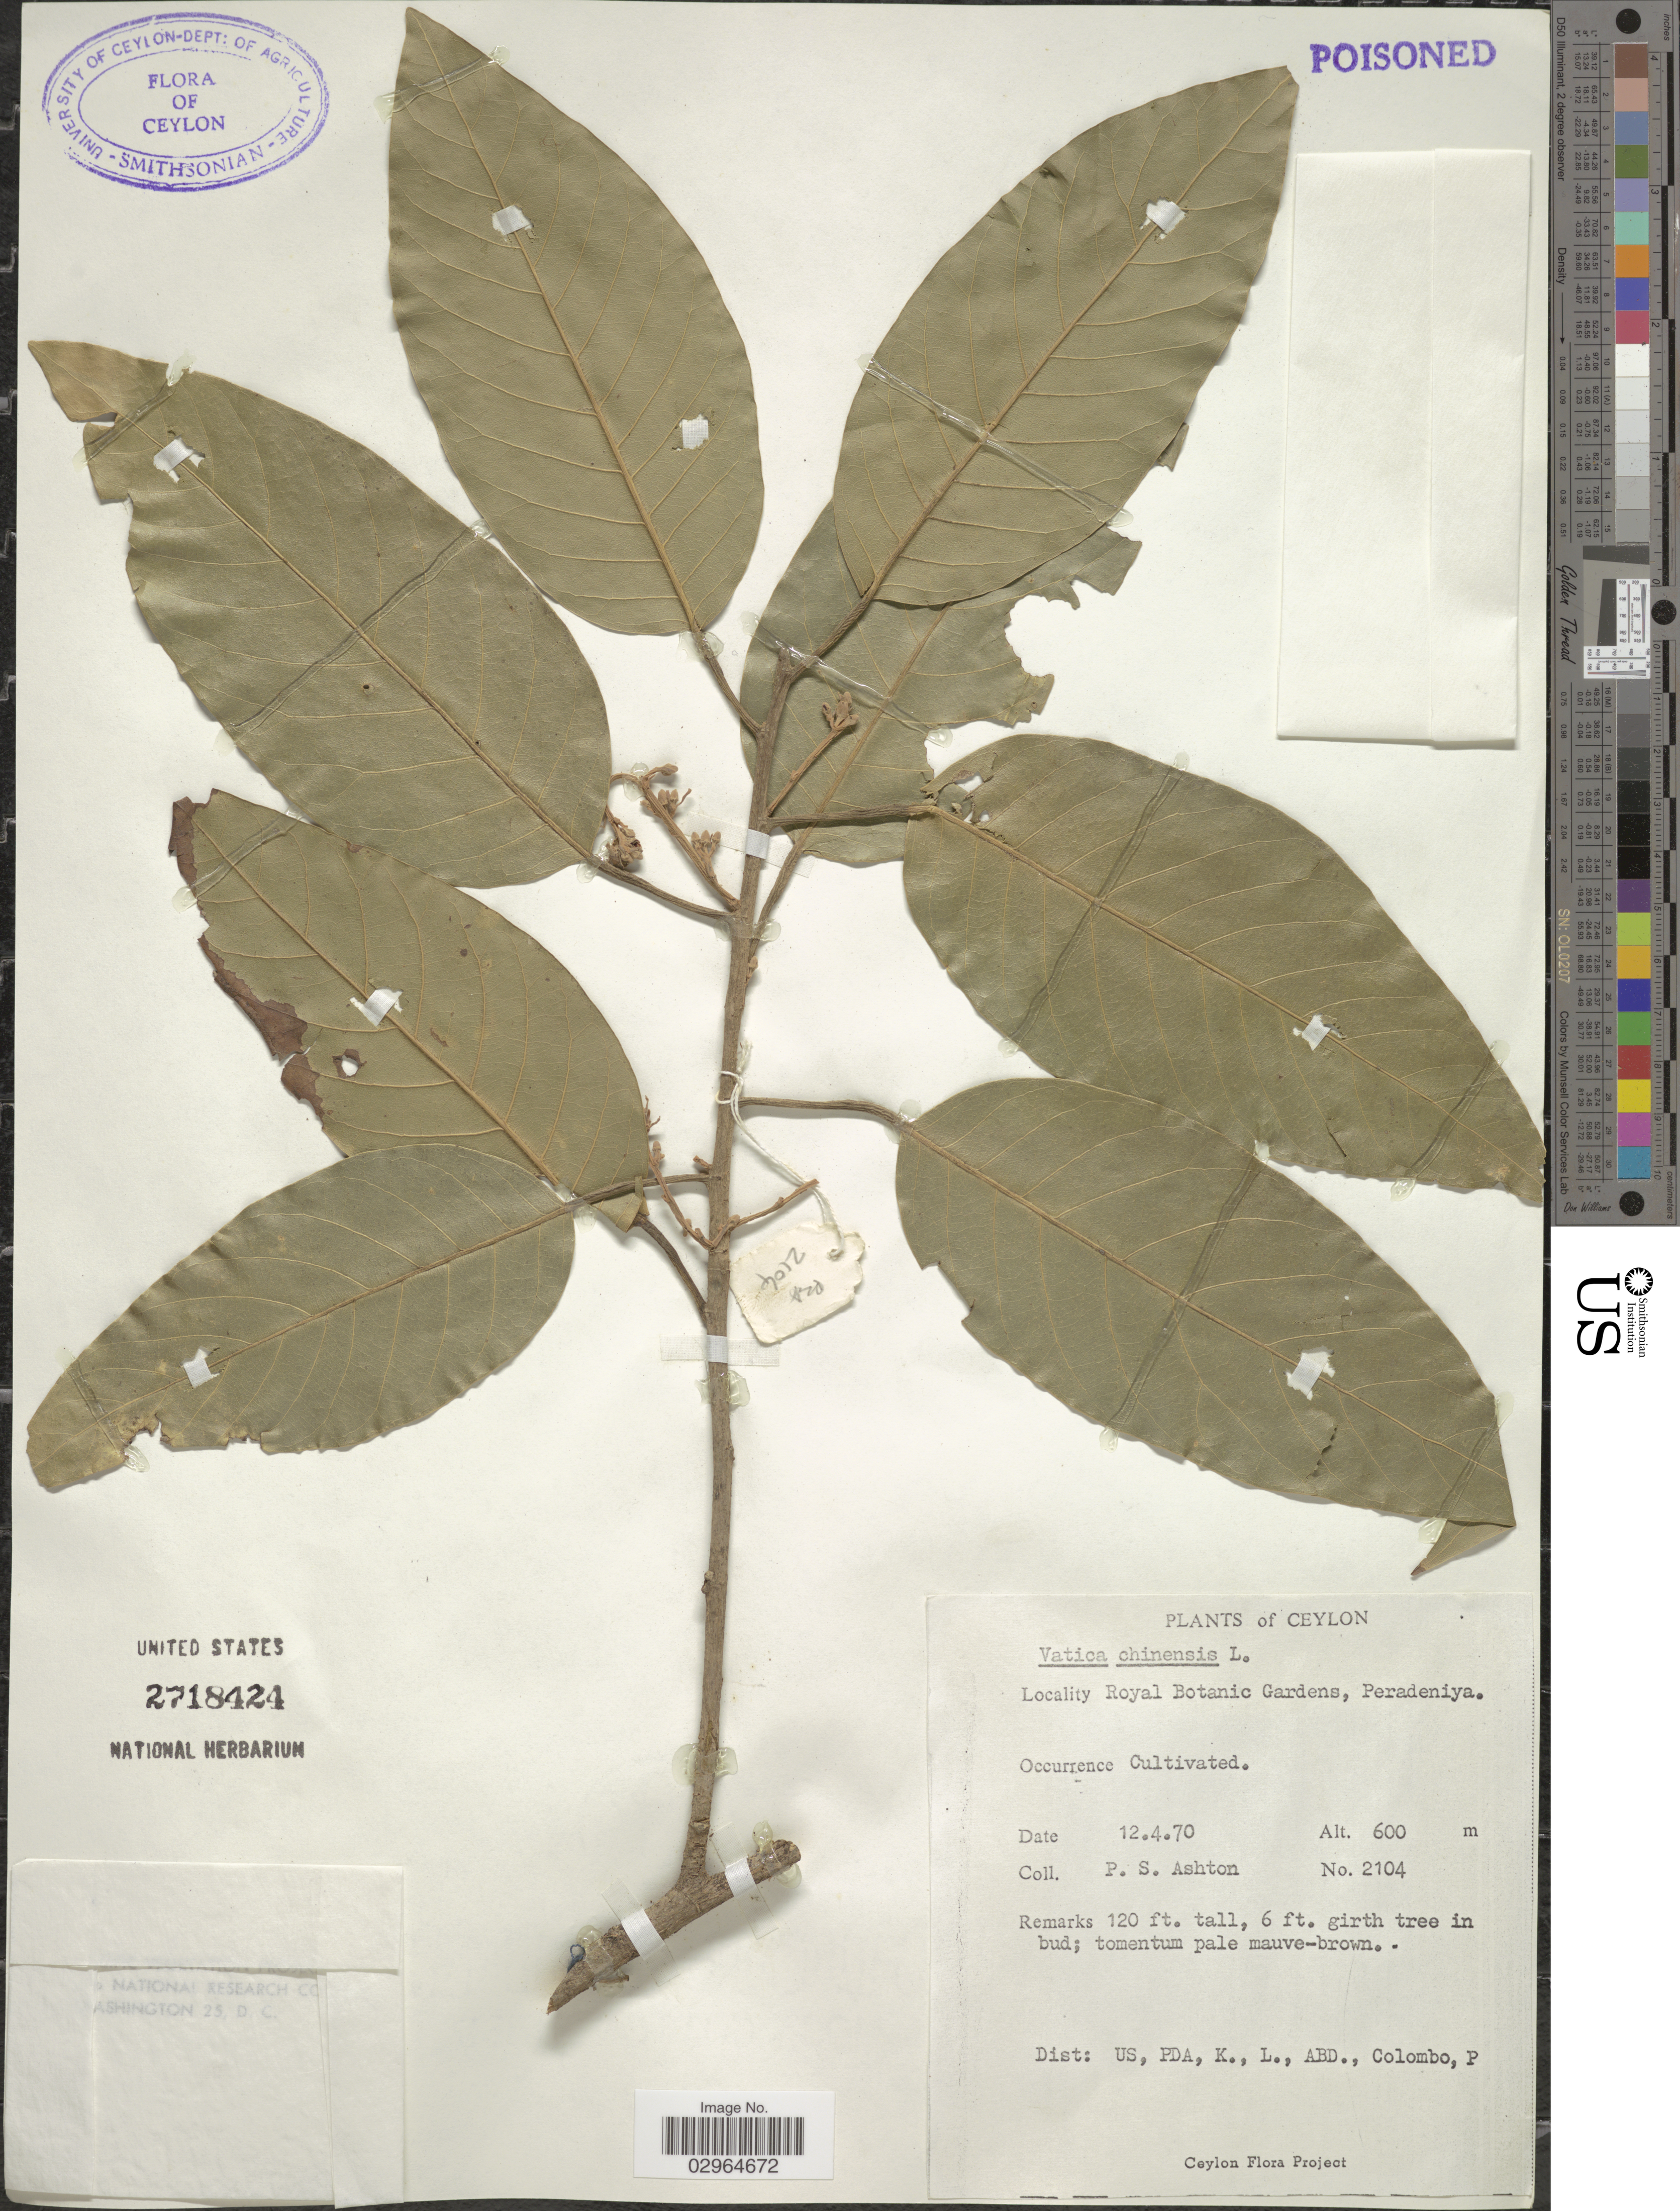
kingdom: Plantae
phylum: Tracheophyta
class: Magnoliopsida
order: Malvales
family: Dipterocarpaceae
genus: Vatica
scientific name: Vatica chinensis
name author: L.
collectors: P. S. Ashton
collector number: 2104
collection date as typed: Transcribed d/m/y: 12/4/70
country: Sri Lanka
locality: Ceylon. Royal Botanic Gardens, Peradeniya.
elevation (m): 600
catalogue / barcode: US 2718424